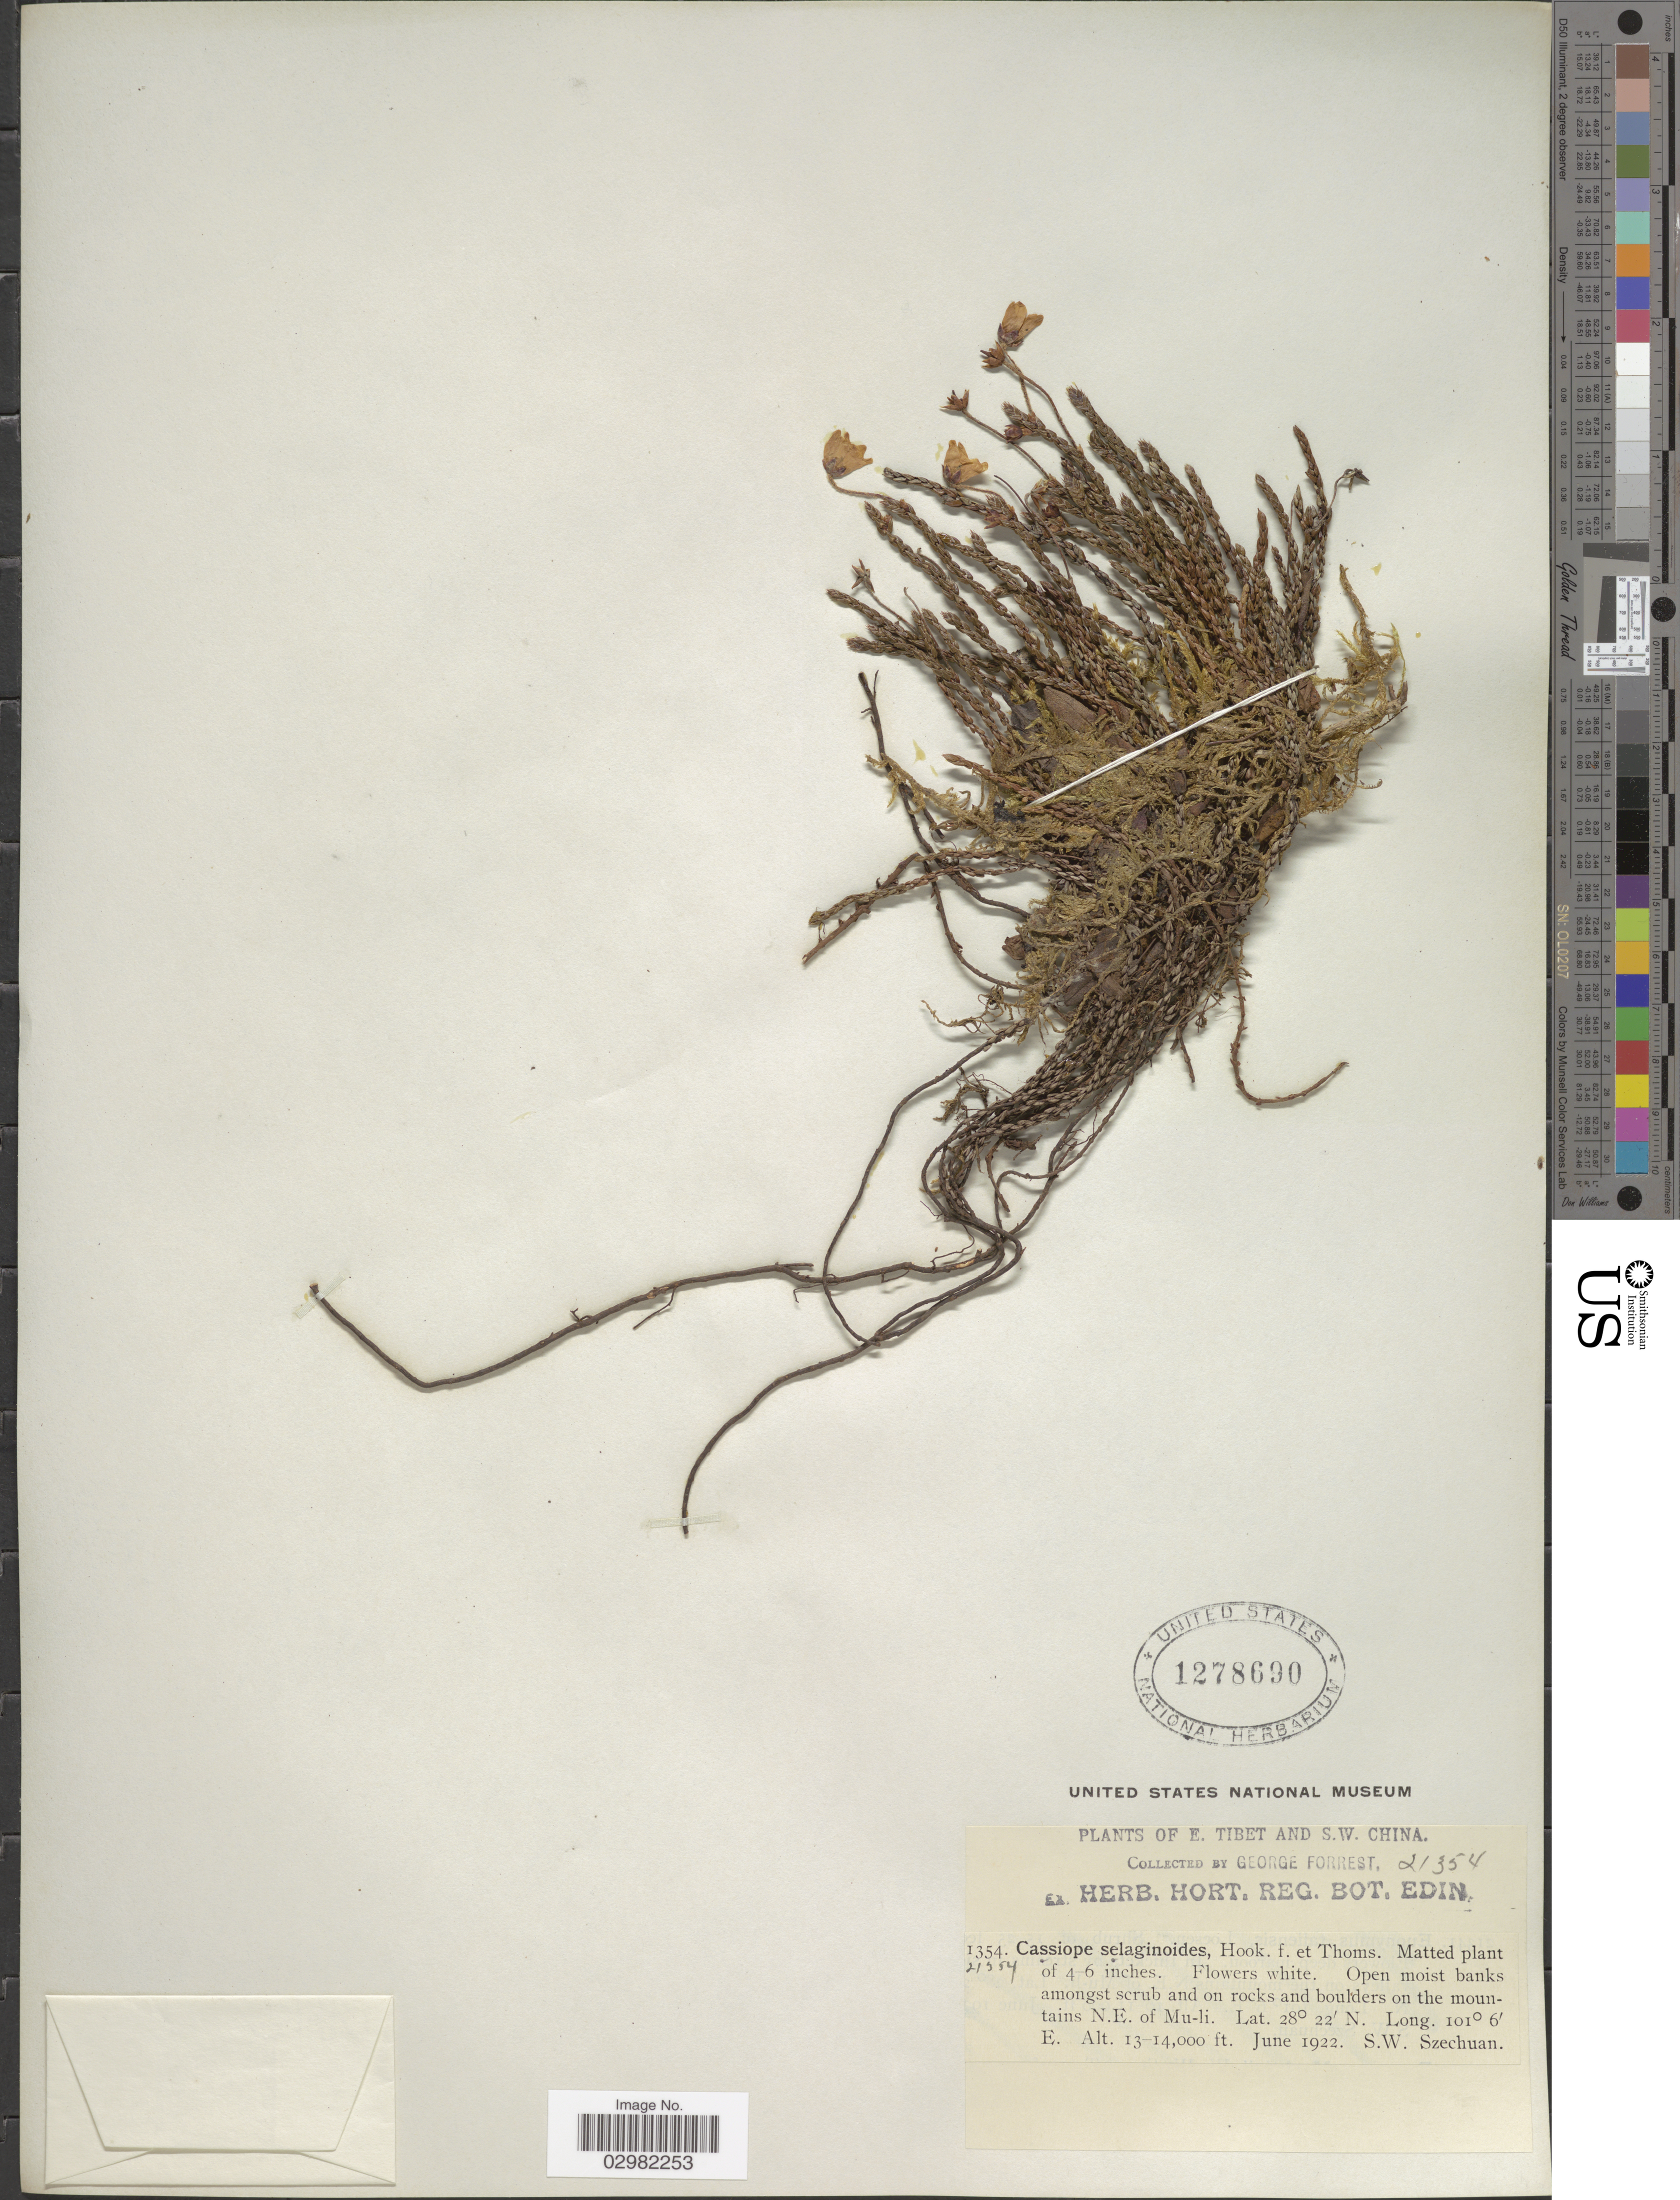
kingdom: Plantae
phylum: Tracheophyta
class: Magnoliopsida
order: Ericales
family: Ericaceae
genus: Cassiope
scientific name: Cassiope selaginoides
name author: Hook. f. & Thomson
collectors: G. Forrest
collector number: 1354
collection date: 1922-06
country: China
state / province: Sichuan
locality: E. Tibet and S.W. China, on rocks and boulders on the mountains N.E. of Mu-li, S.W. Szechuan.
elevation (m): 3962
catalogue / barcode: US 1278690